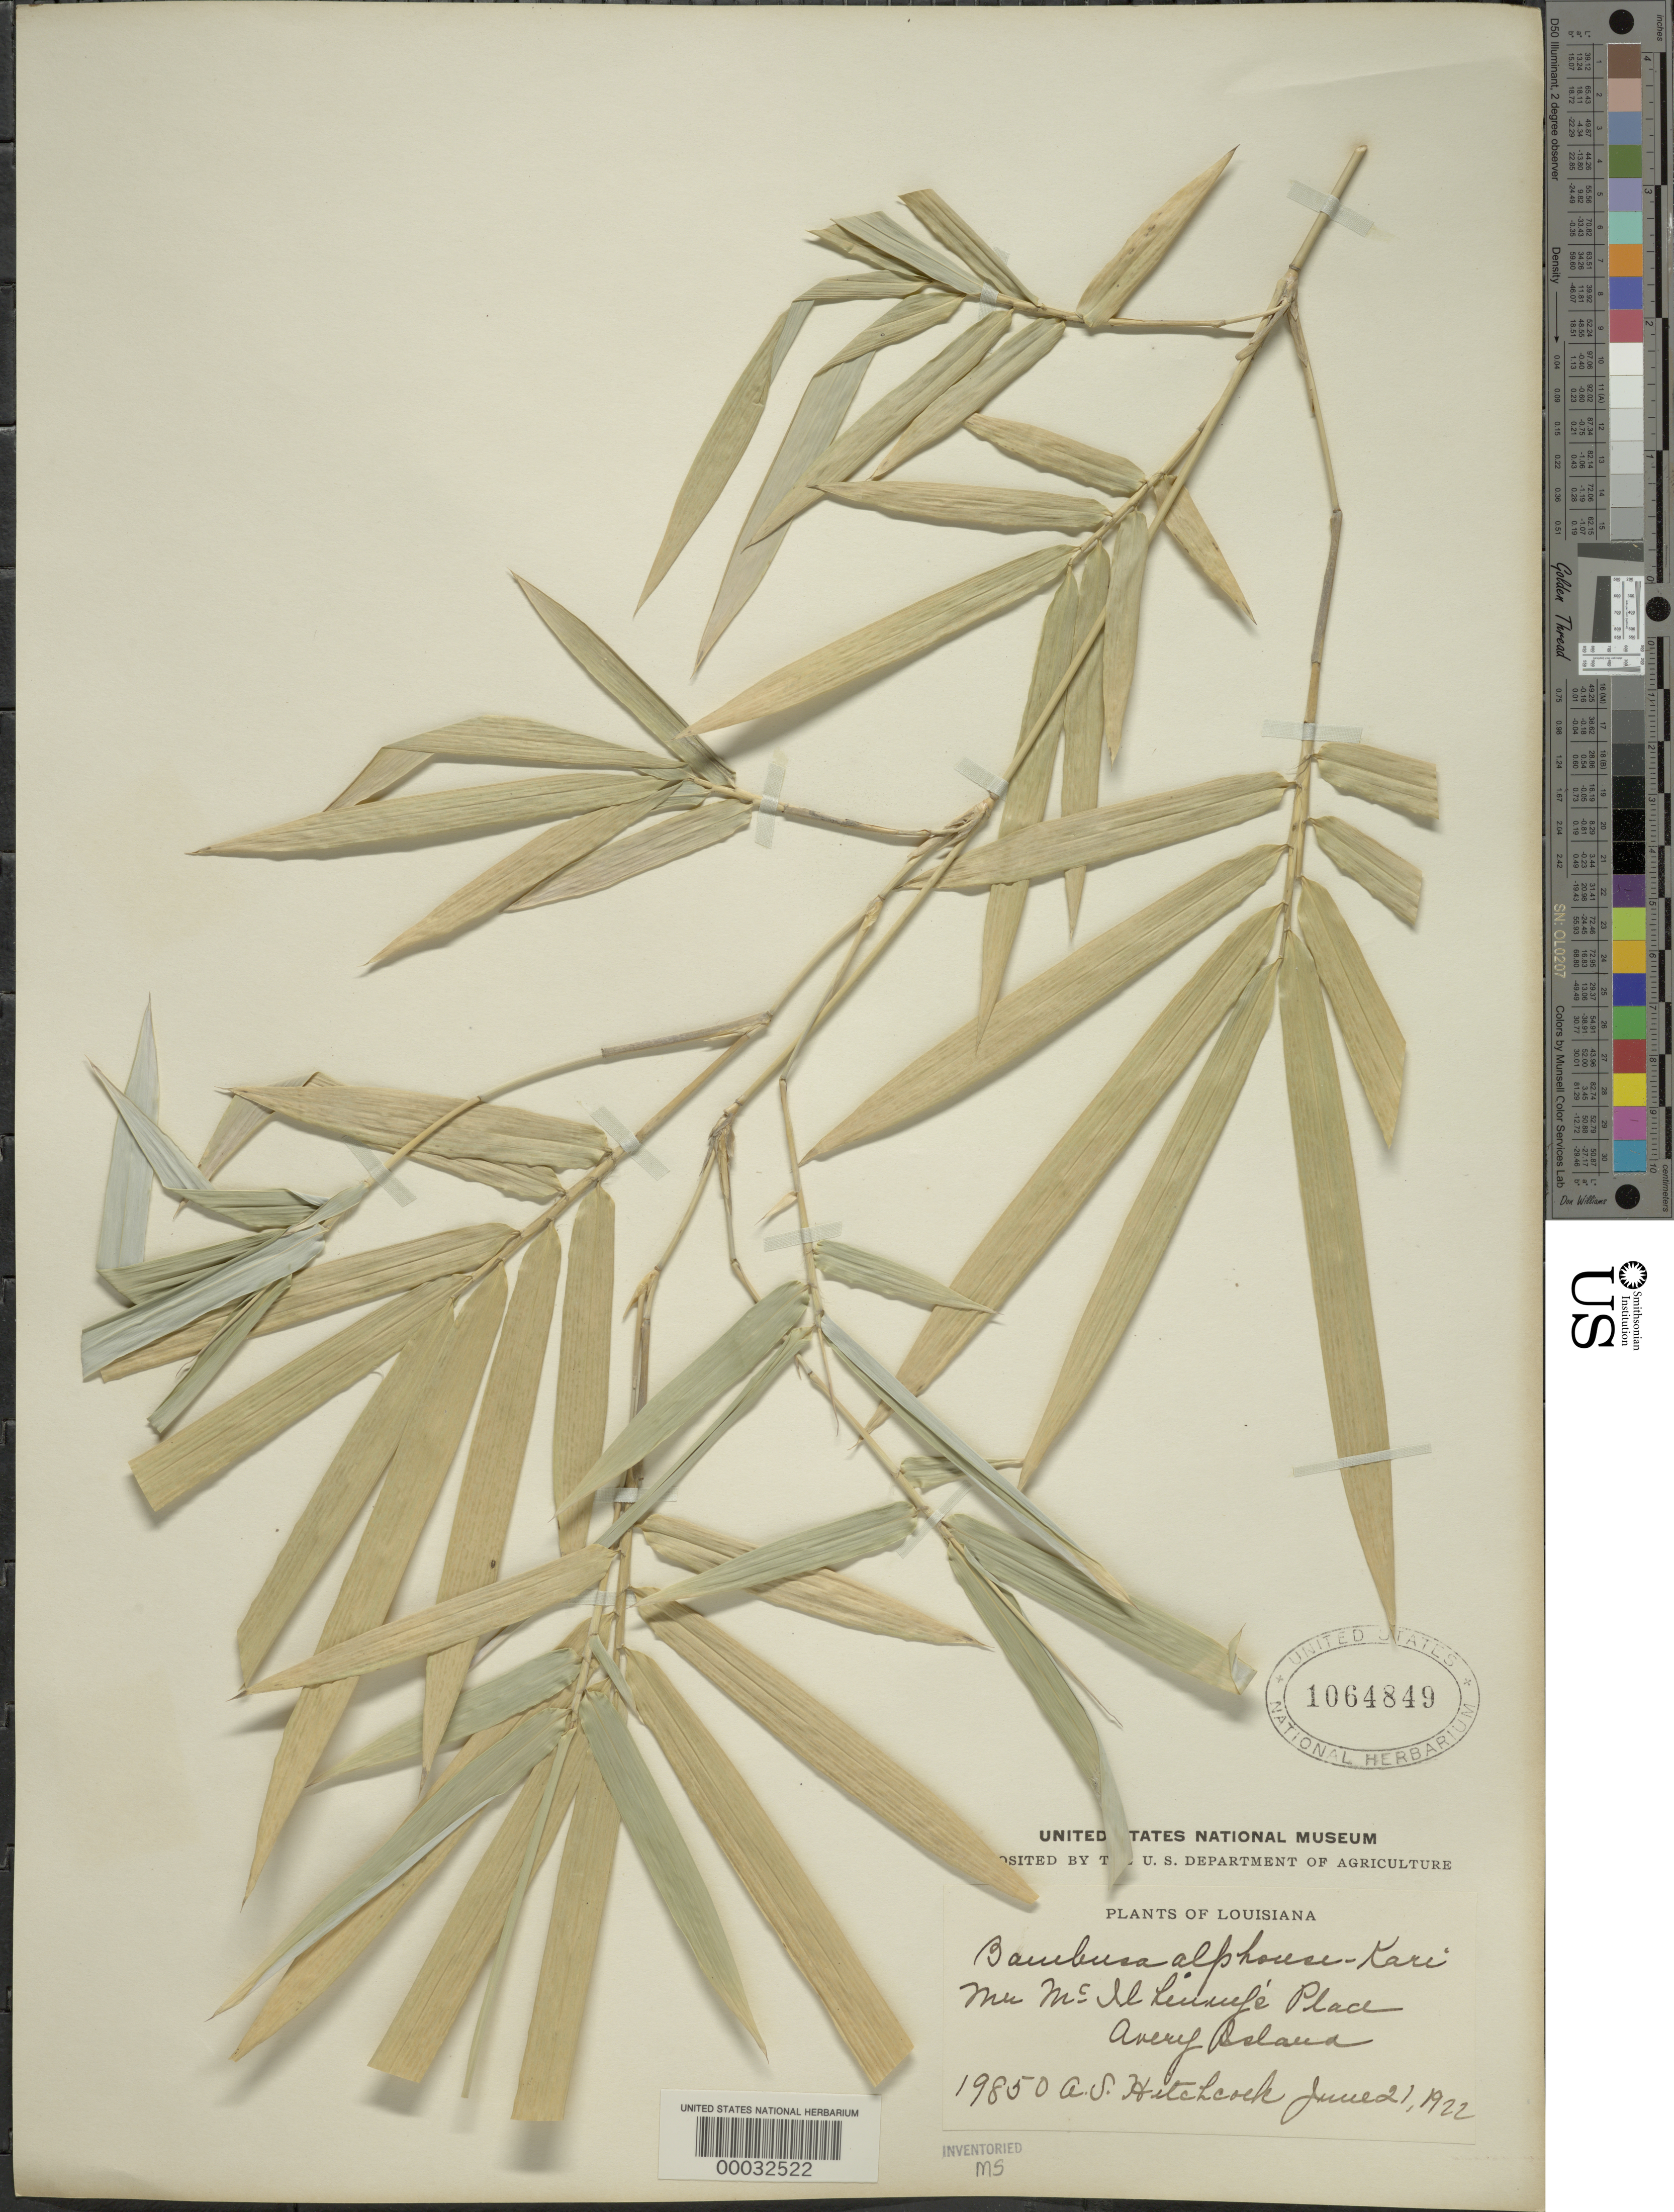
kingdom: Plantae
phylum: Tracheophyta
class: Liliopsida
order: Poales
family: Poaceae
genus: Bambusa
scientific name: Bambusa multiplex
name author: (Lour.) Raeusch. ex Schult. & Schult. f.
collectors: A. S. Hitchcock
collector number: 19850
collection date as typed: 21 Jun 1922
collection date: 1922-06-21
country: United States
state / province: Louisiana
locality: Avery island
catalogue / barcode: US 1064849